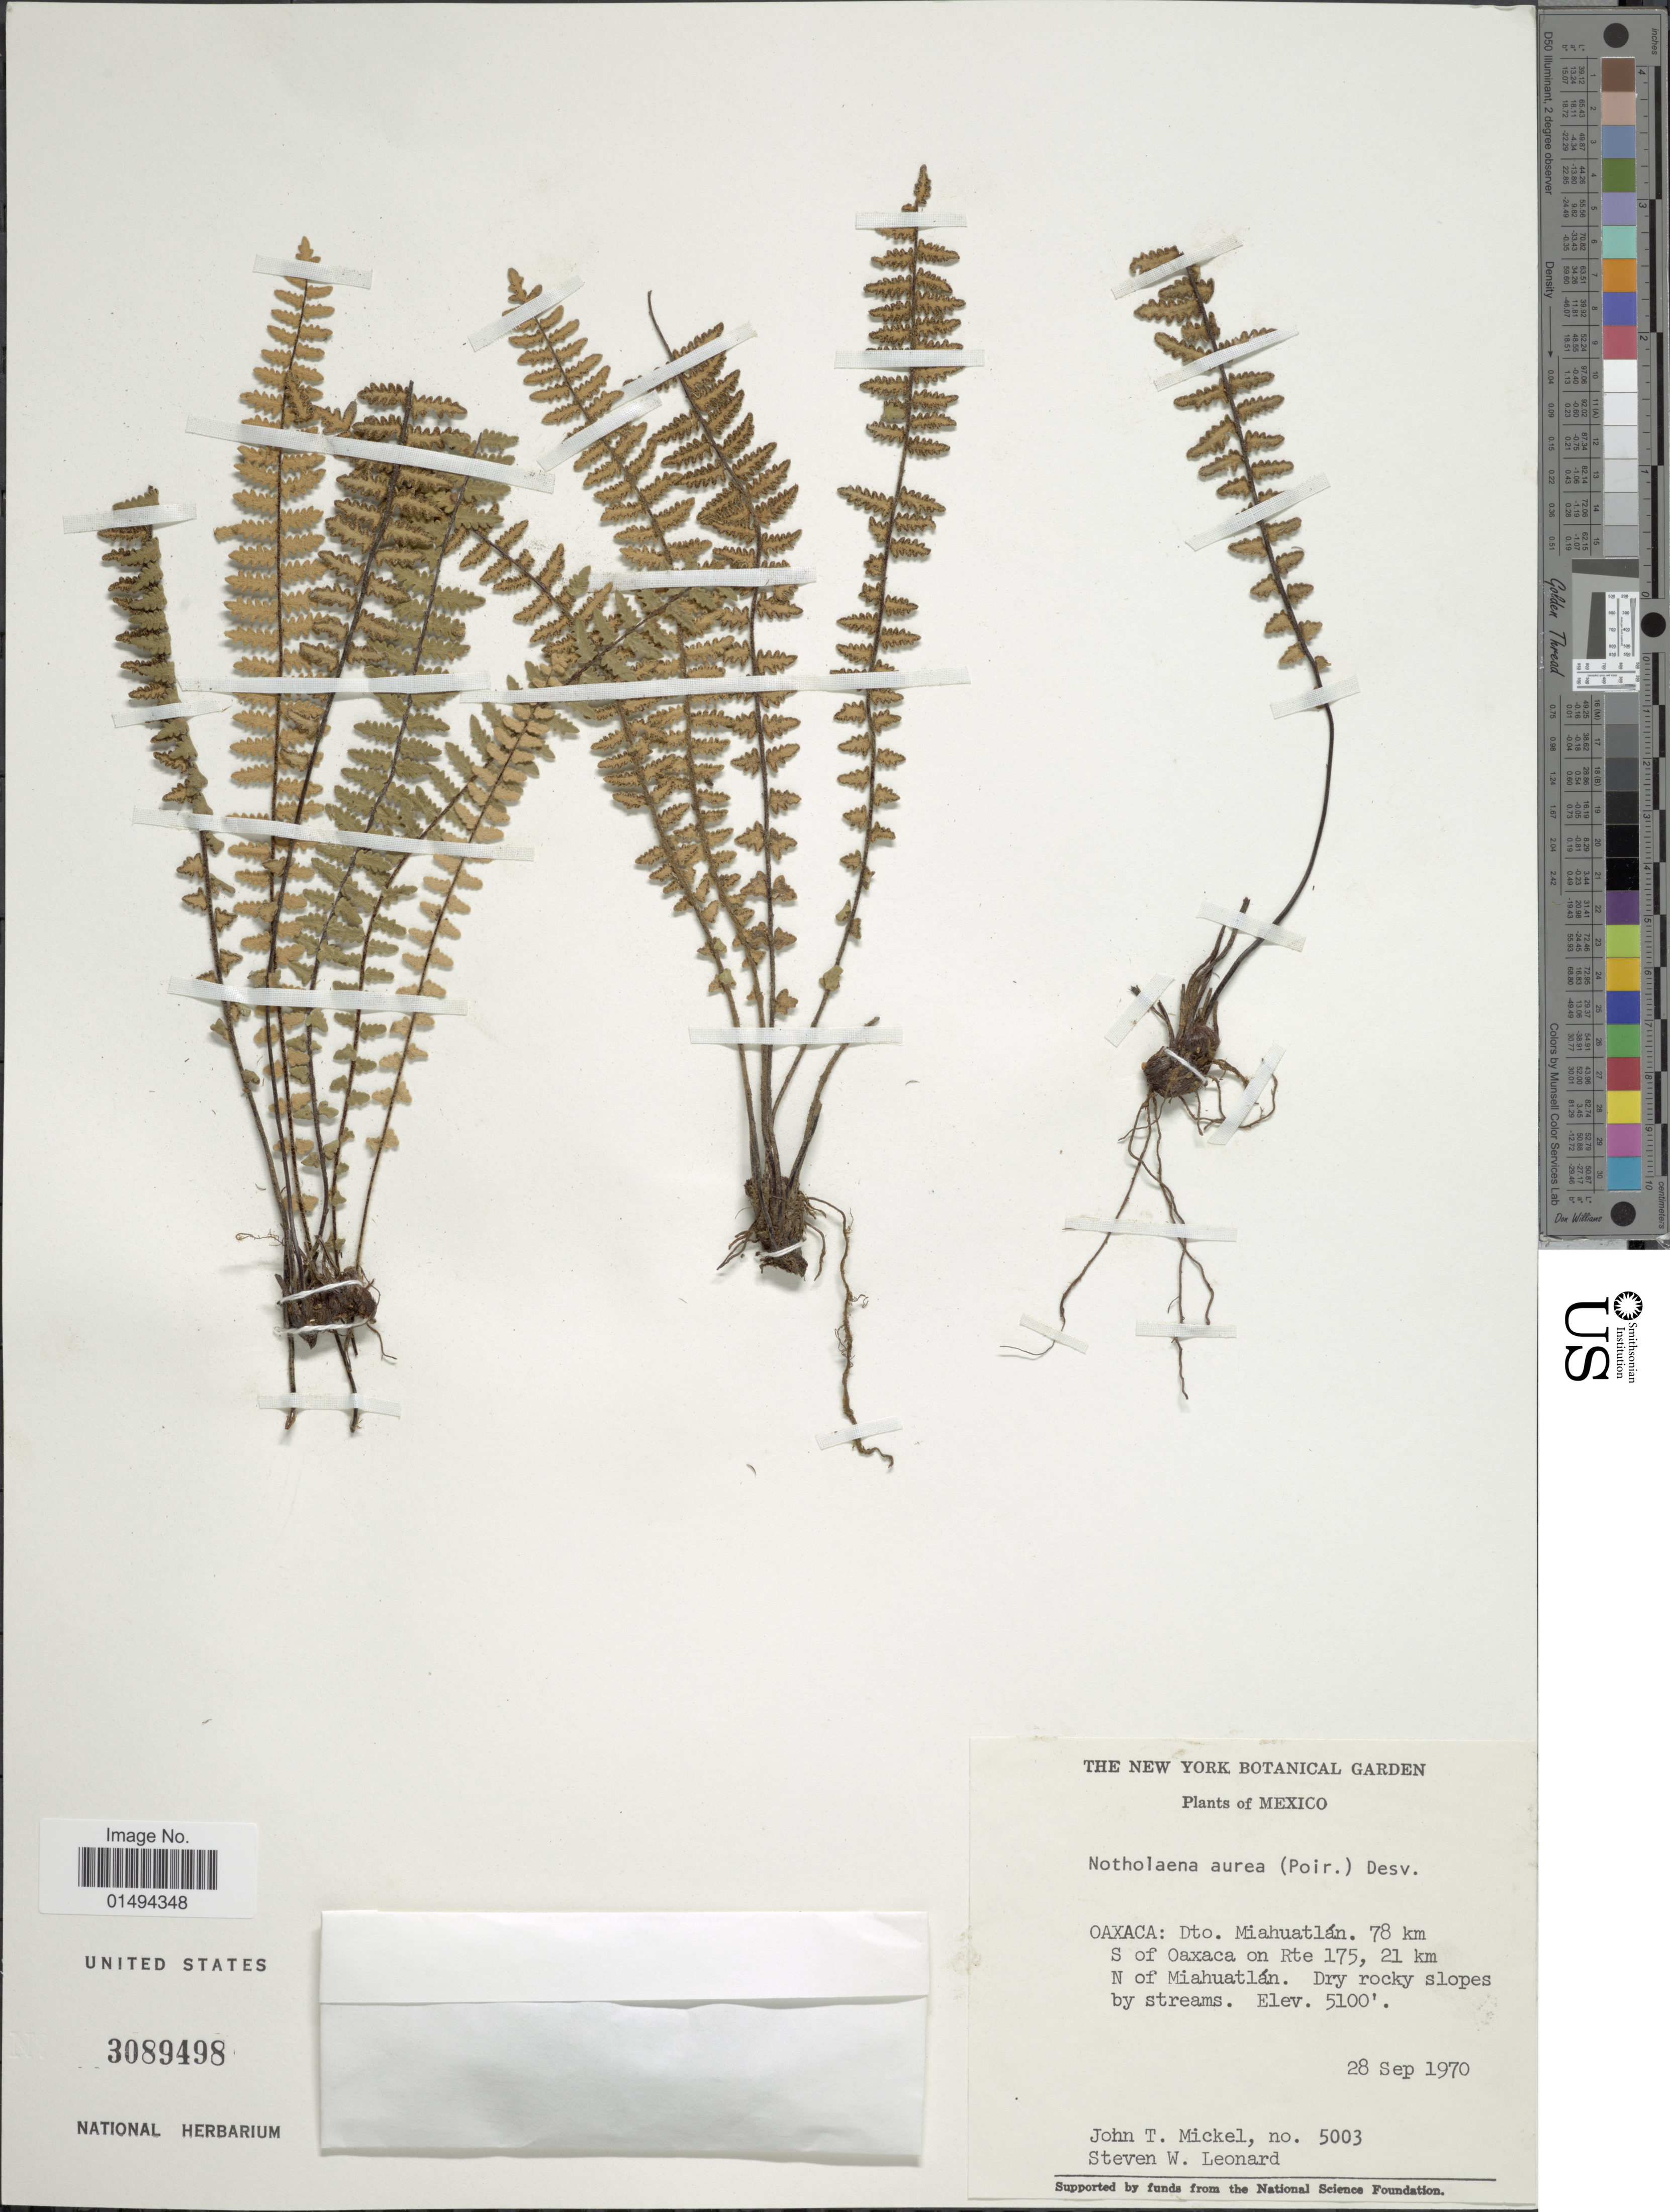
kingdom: Plantae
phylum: Tracheophyta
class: Polypodiopsida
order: Polypodiales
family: Pteridaceae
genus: Myriopteris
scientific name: Myriopteris aurea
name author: (Poir.) Grusz & Windham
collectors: J. T. Mickel & S. W. Leonard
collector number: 5003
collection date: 1970-09-28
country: Mexico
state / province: Oaxaca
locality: Dto. Miahuatlan. 78 km S of Oaxaca on Rte. 175, 21 km N of Miahutlan. Dry rocky slopes by streams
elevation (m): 1554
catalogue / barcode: US 3089498